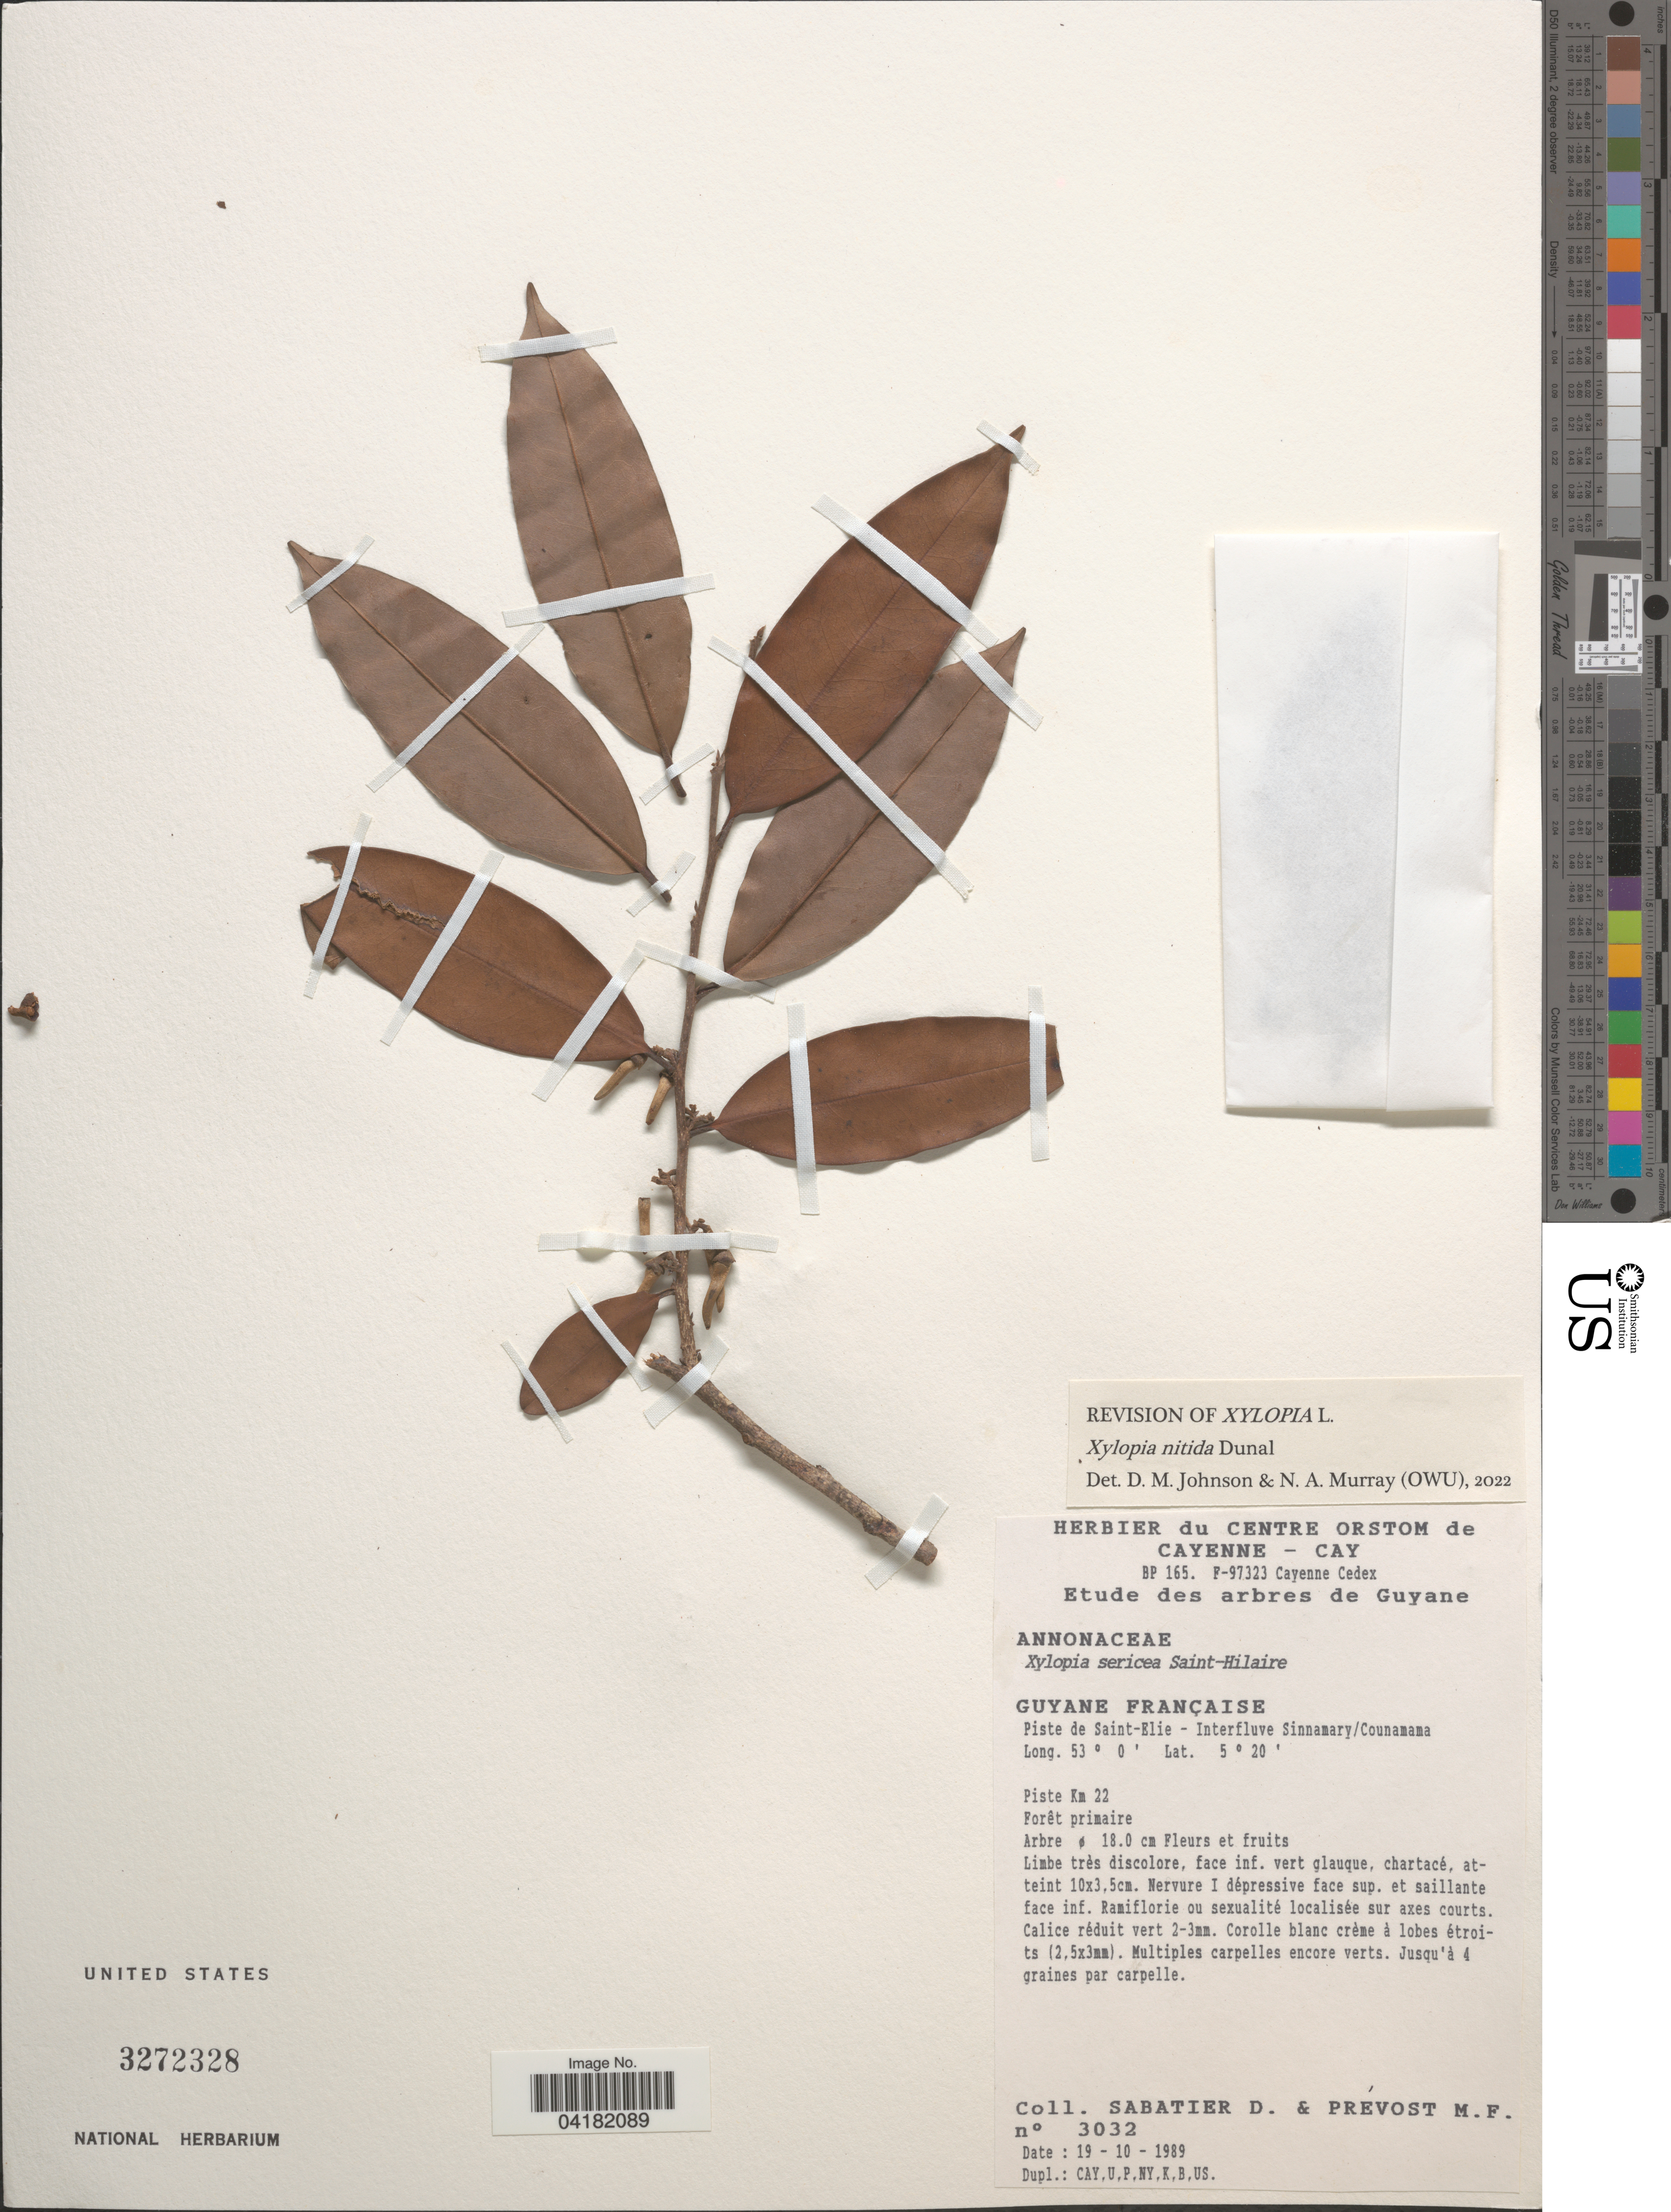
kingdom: Plantae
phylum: Tracheophyta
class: Magnoliopsida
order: Magnoliales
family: Annonaceae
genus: Xylopia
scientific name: Xylopia nitida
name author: Dunal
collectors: D. Sabatier & M. Prévost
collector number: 3032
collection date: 1989-10-19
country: French Guiana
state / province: Cayenne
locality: Guyane Française. Piste de Saint-Elie - Interfluve Sinnamary/Counamama. Piste Km 22.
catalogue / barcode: US 3272328